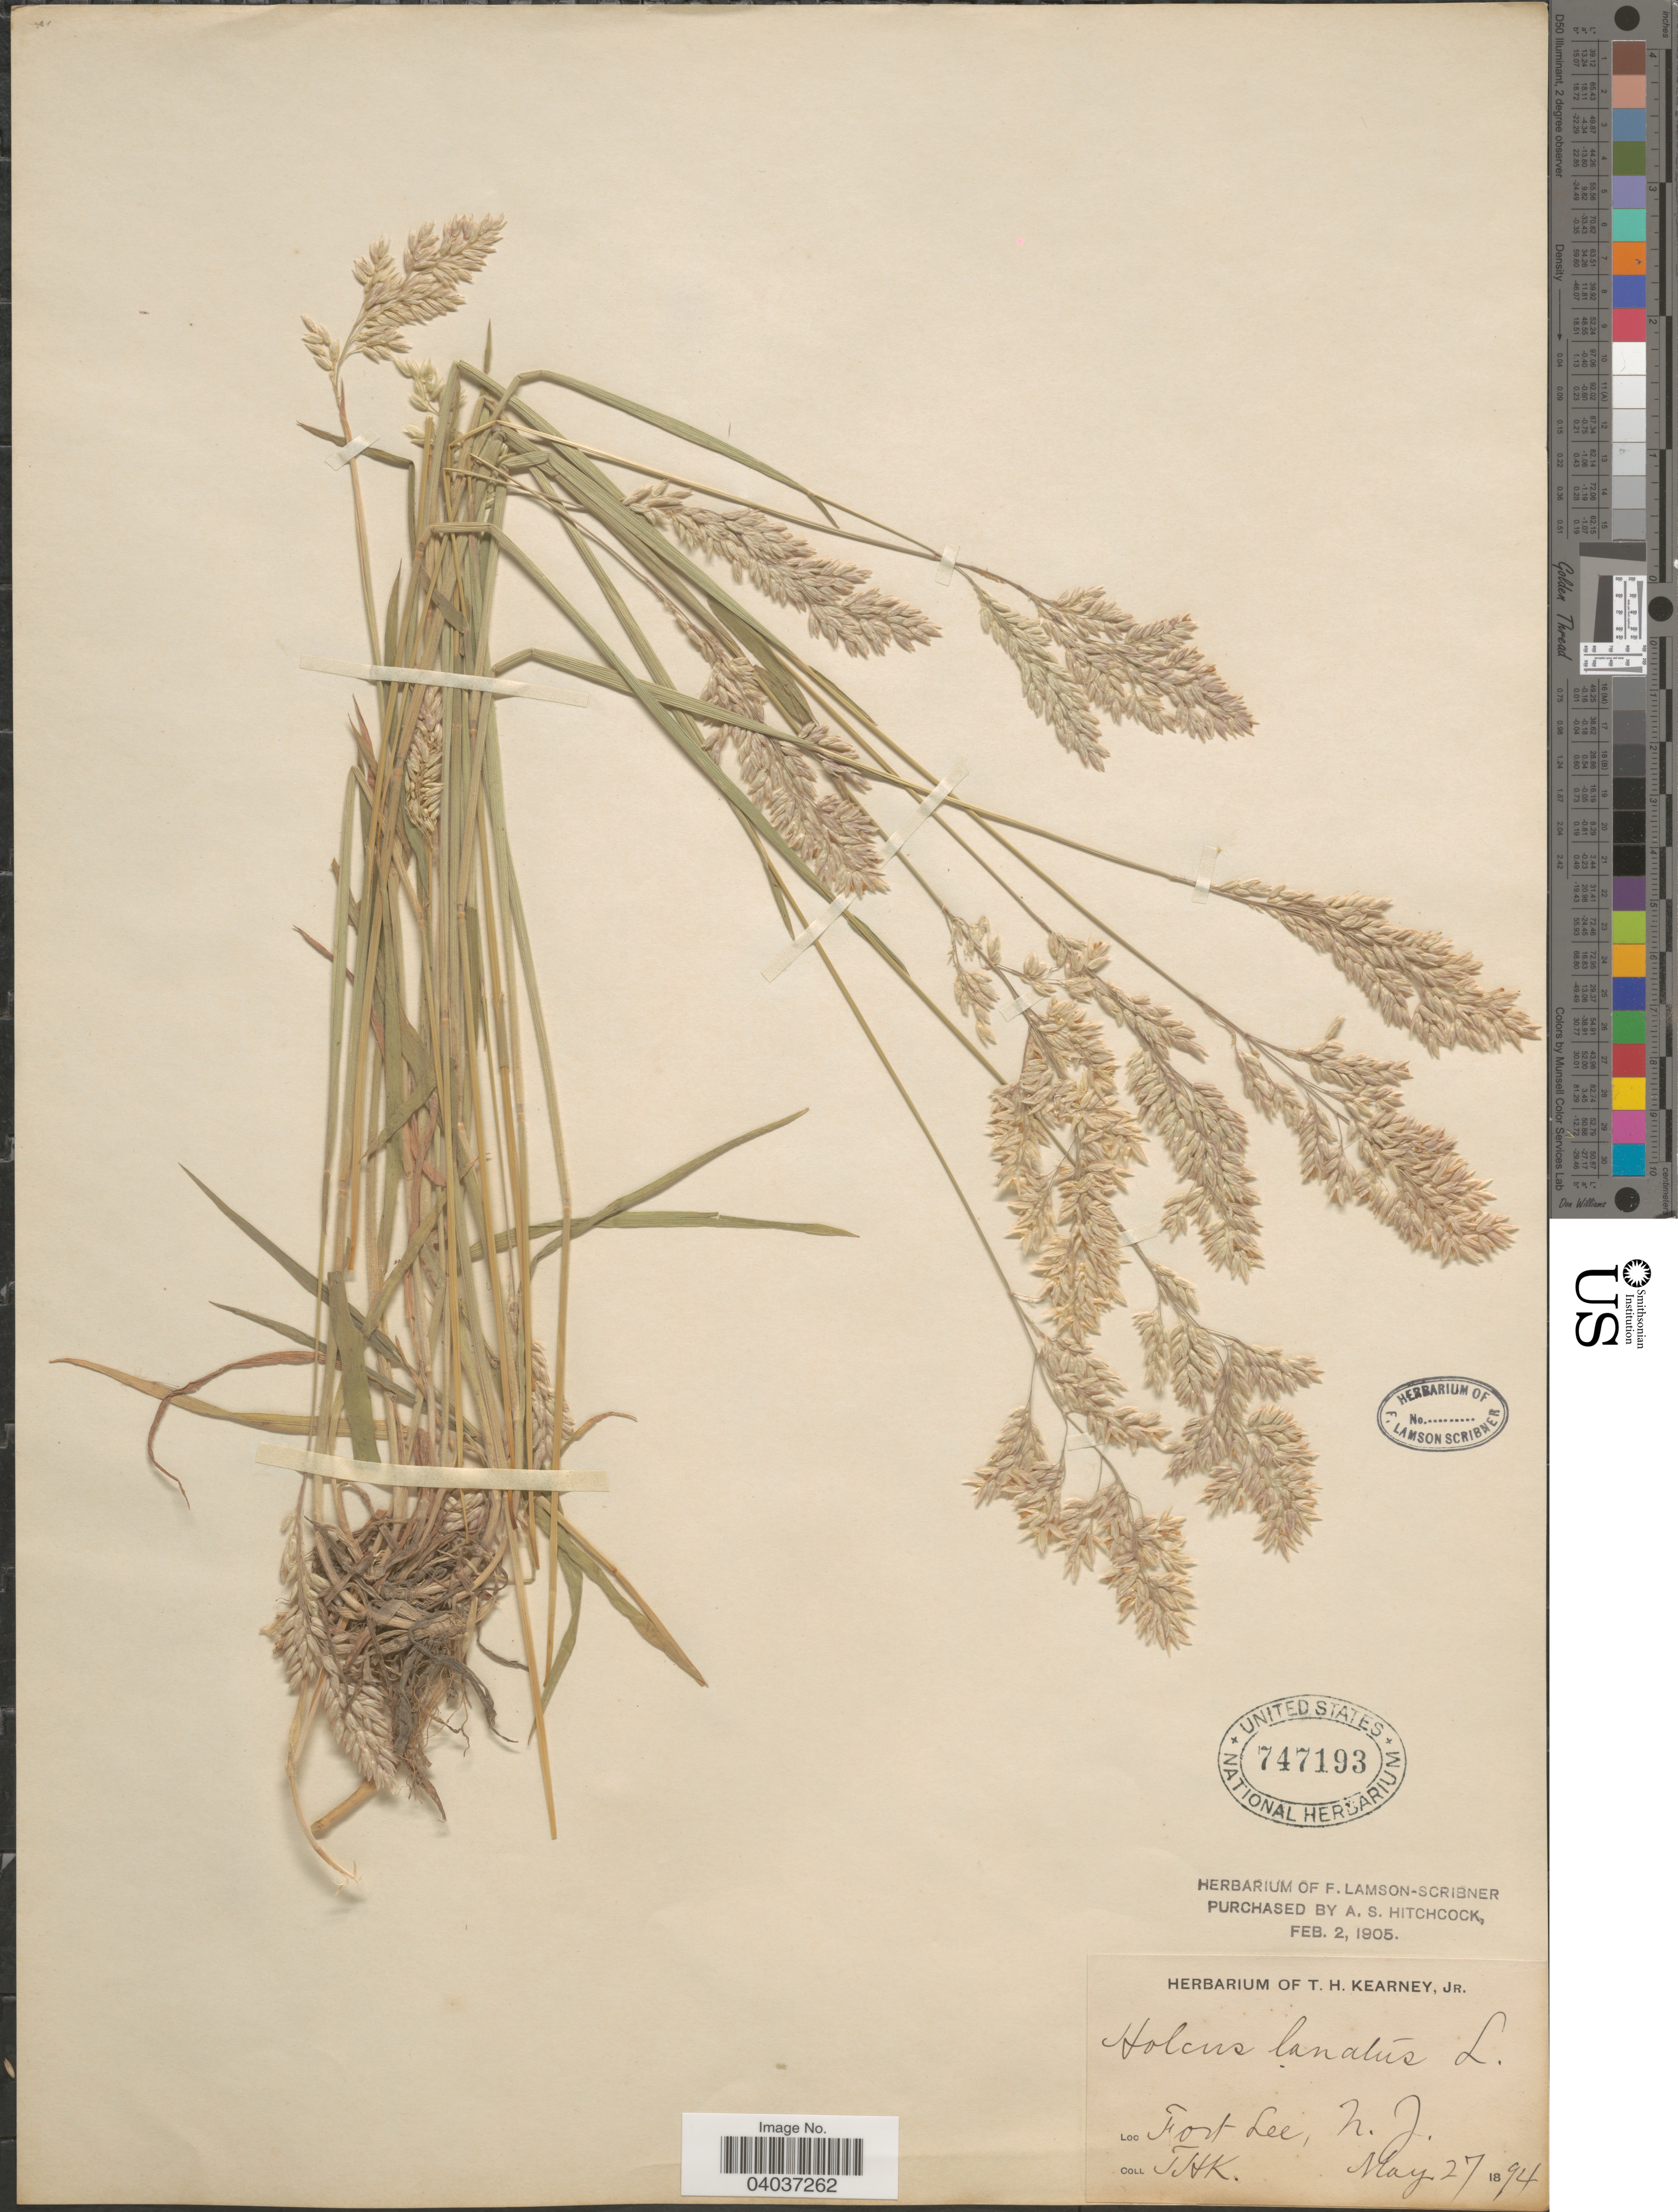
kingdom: Plantae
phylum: Tracheophyta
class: Liliopsida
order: Poales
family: Poaceae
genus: Holcus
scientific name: Holcus lanatus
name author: L.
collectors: T. H. Kearney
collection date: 1894-05-27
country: United States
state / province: New Jersey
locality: Fort Lee.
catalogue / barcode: US 747193